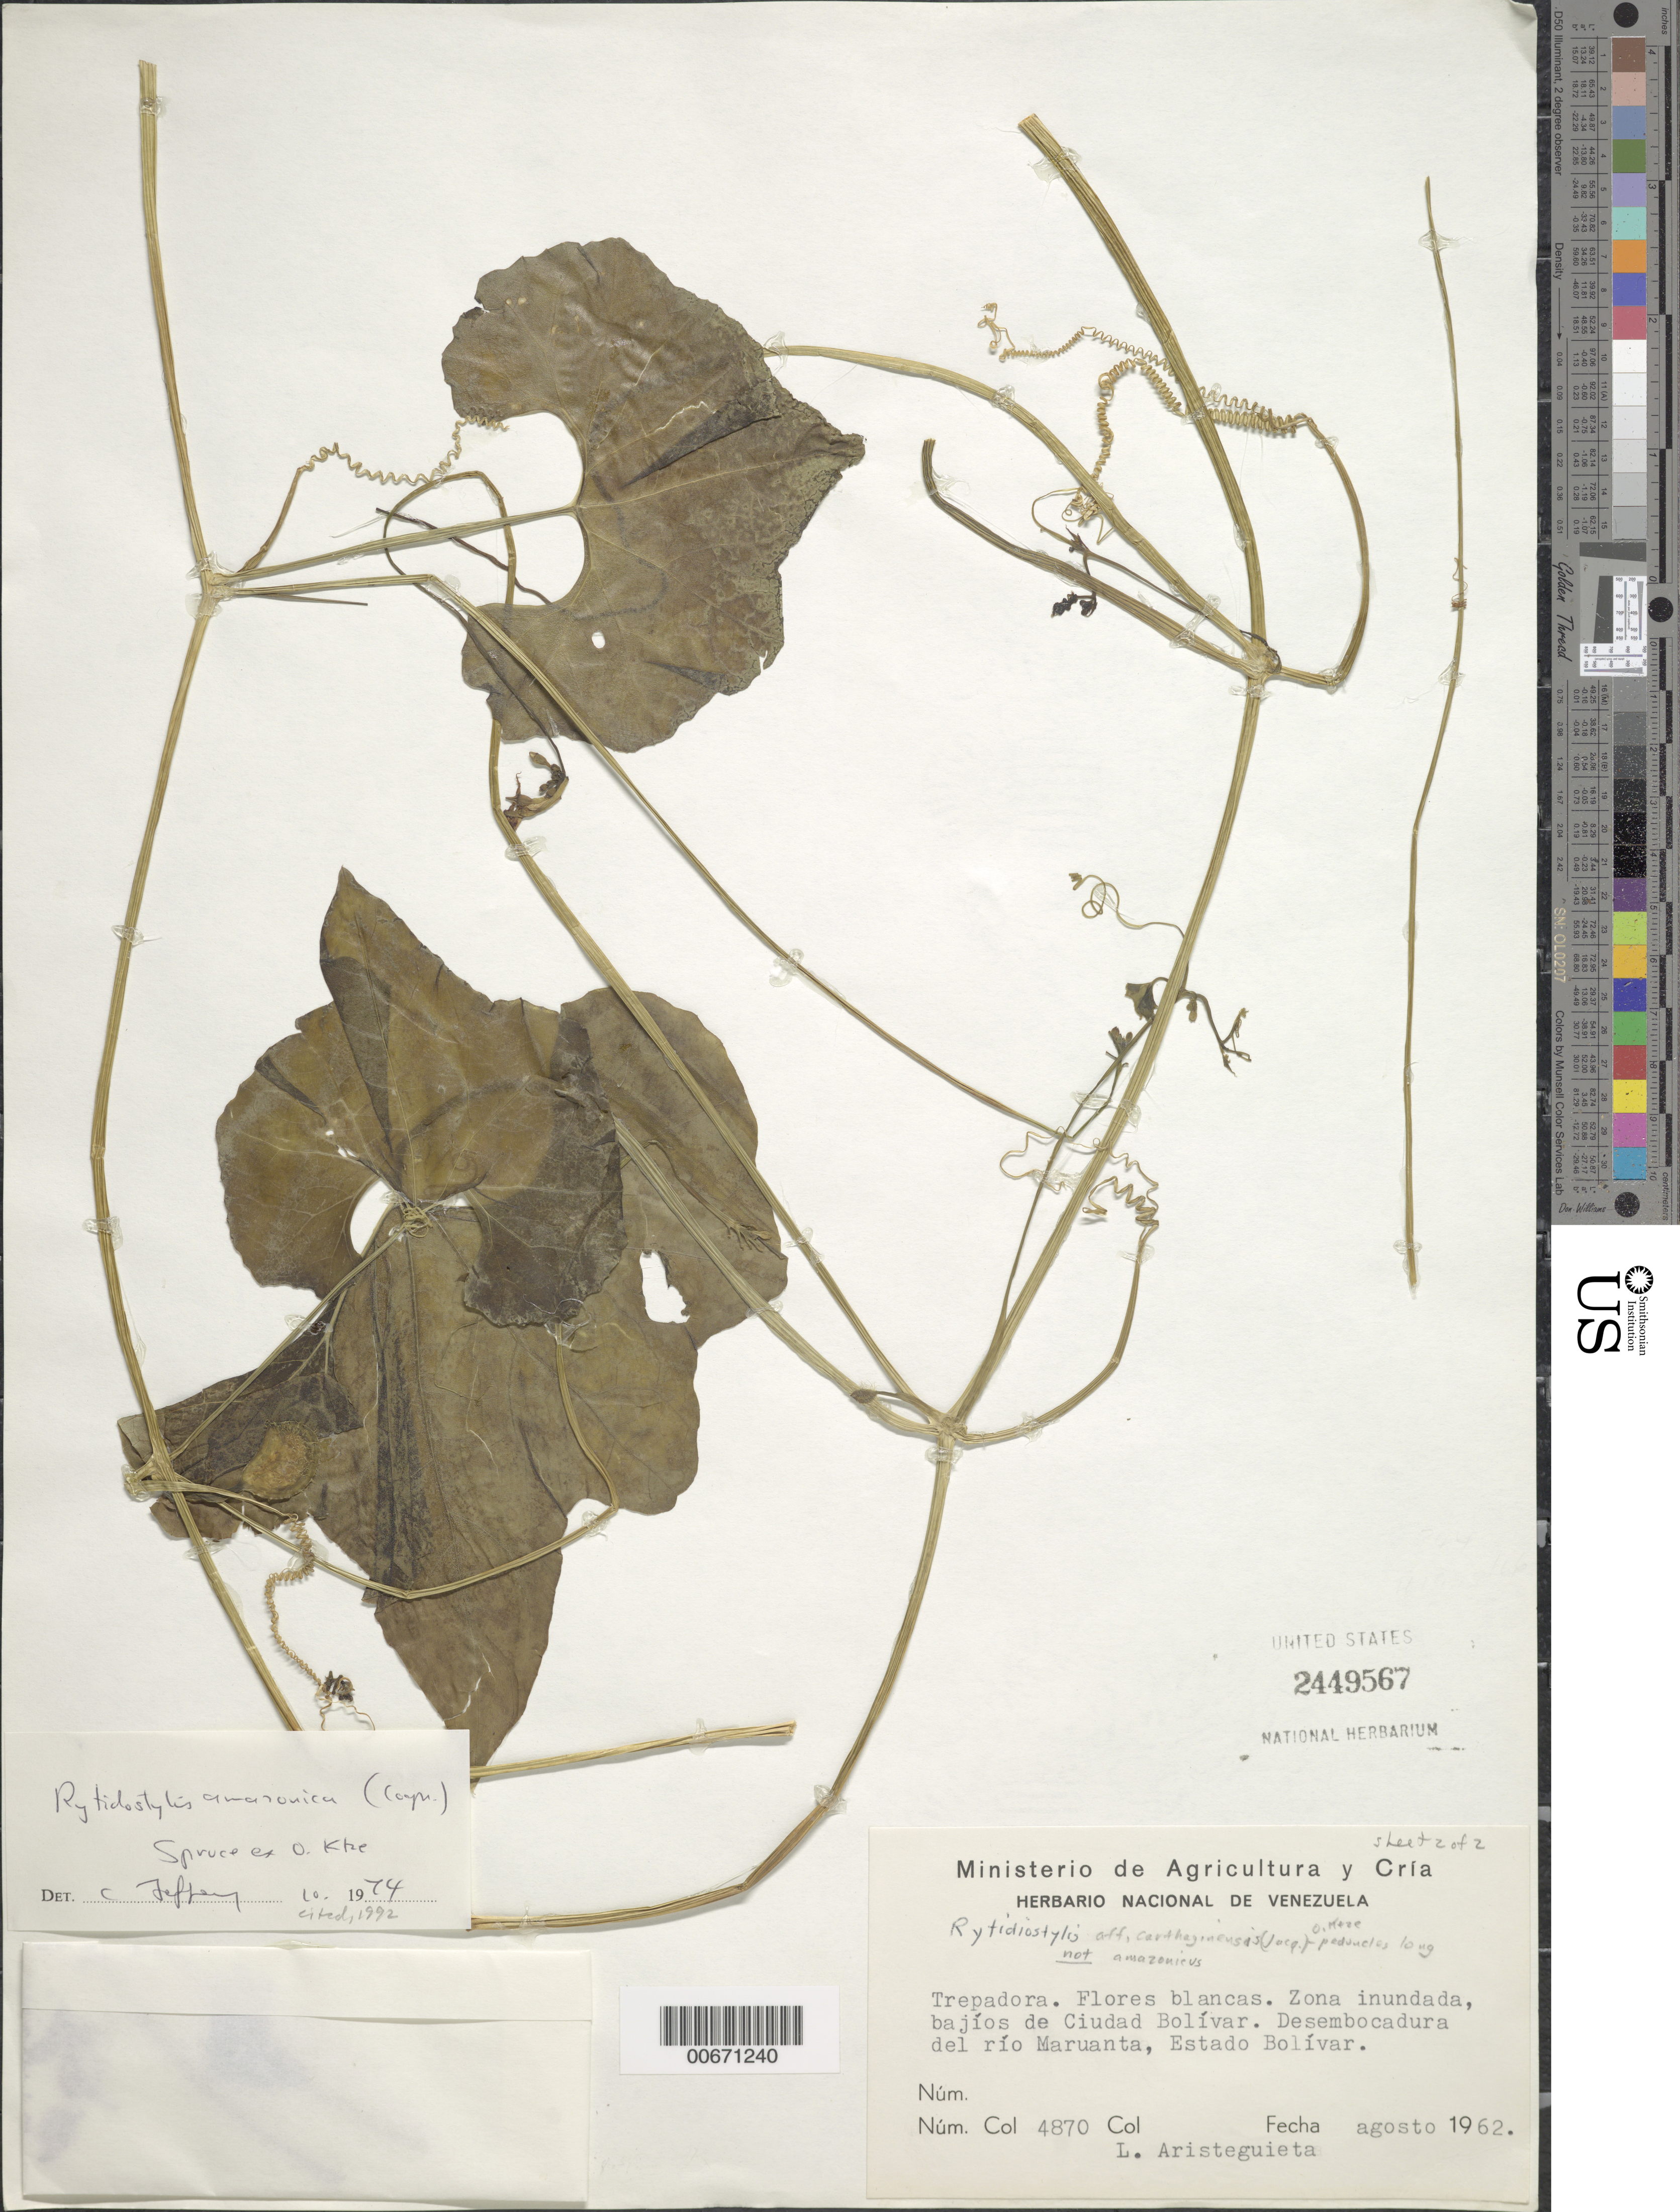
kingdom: Plantae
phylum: Tracheophyta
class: Magnoliopsida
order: Cucurbitales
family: Cucurbitaceae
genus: Cyclanthera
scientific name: Cyclanthera carthagenensis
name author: (Jacq.) H. Schaef. & S.S. Renner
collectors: L. Aristeguieta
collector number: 4870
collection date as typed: Aug-62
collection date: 1962-08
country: Venezuela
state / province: Bolívar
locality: Bajios de Ciudad Bolívar, desembocadura del Río Maruanta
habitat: Inundated zone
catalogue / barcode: US 2449567